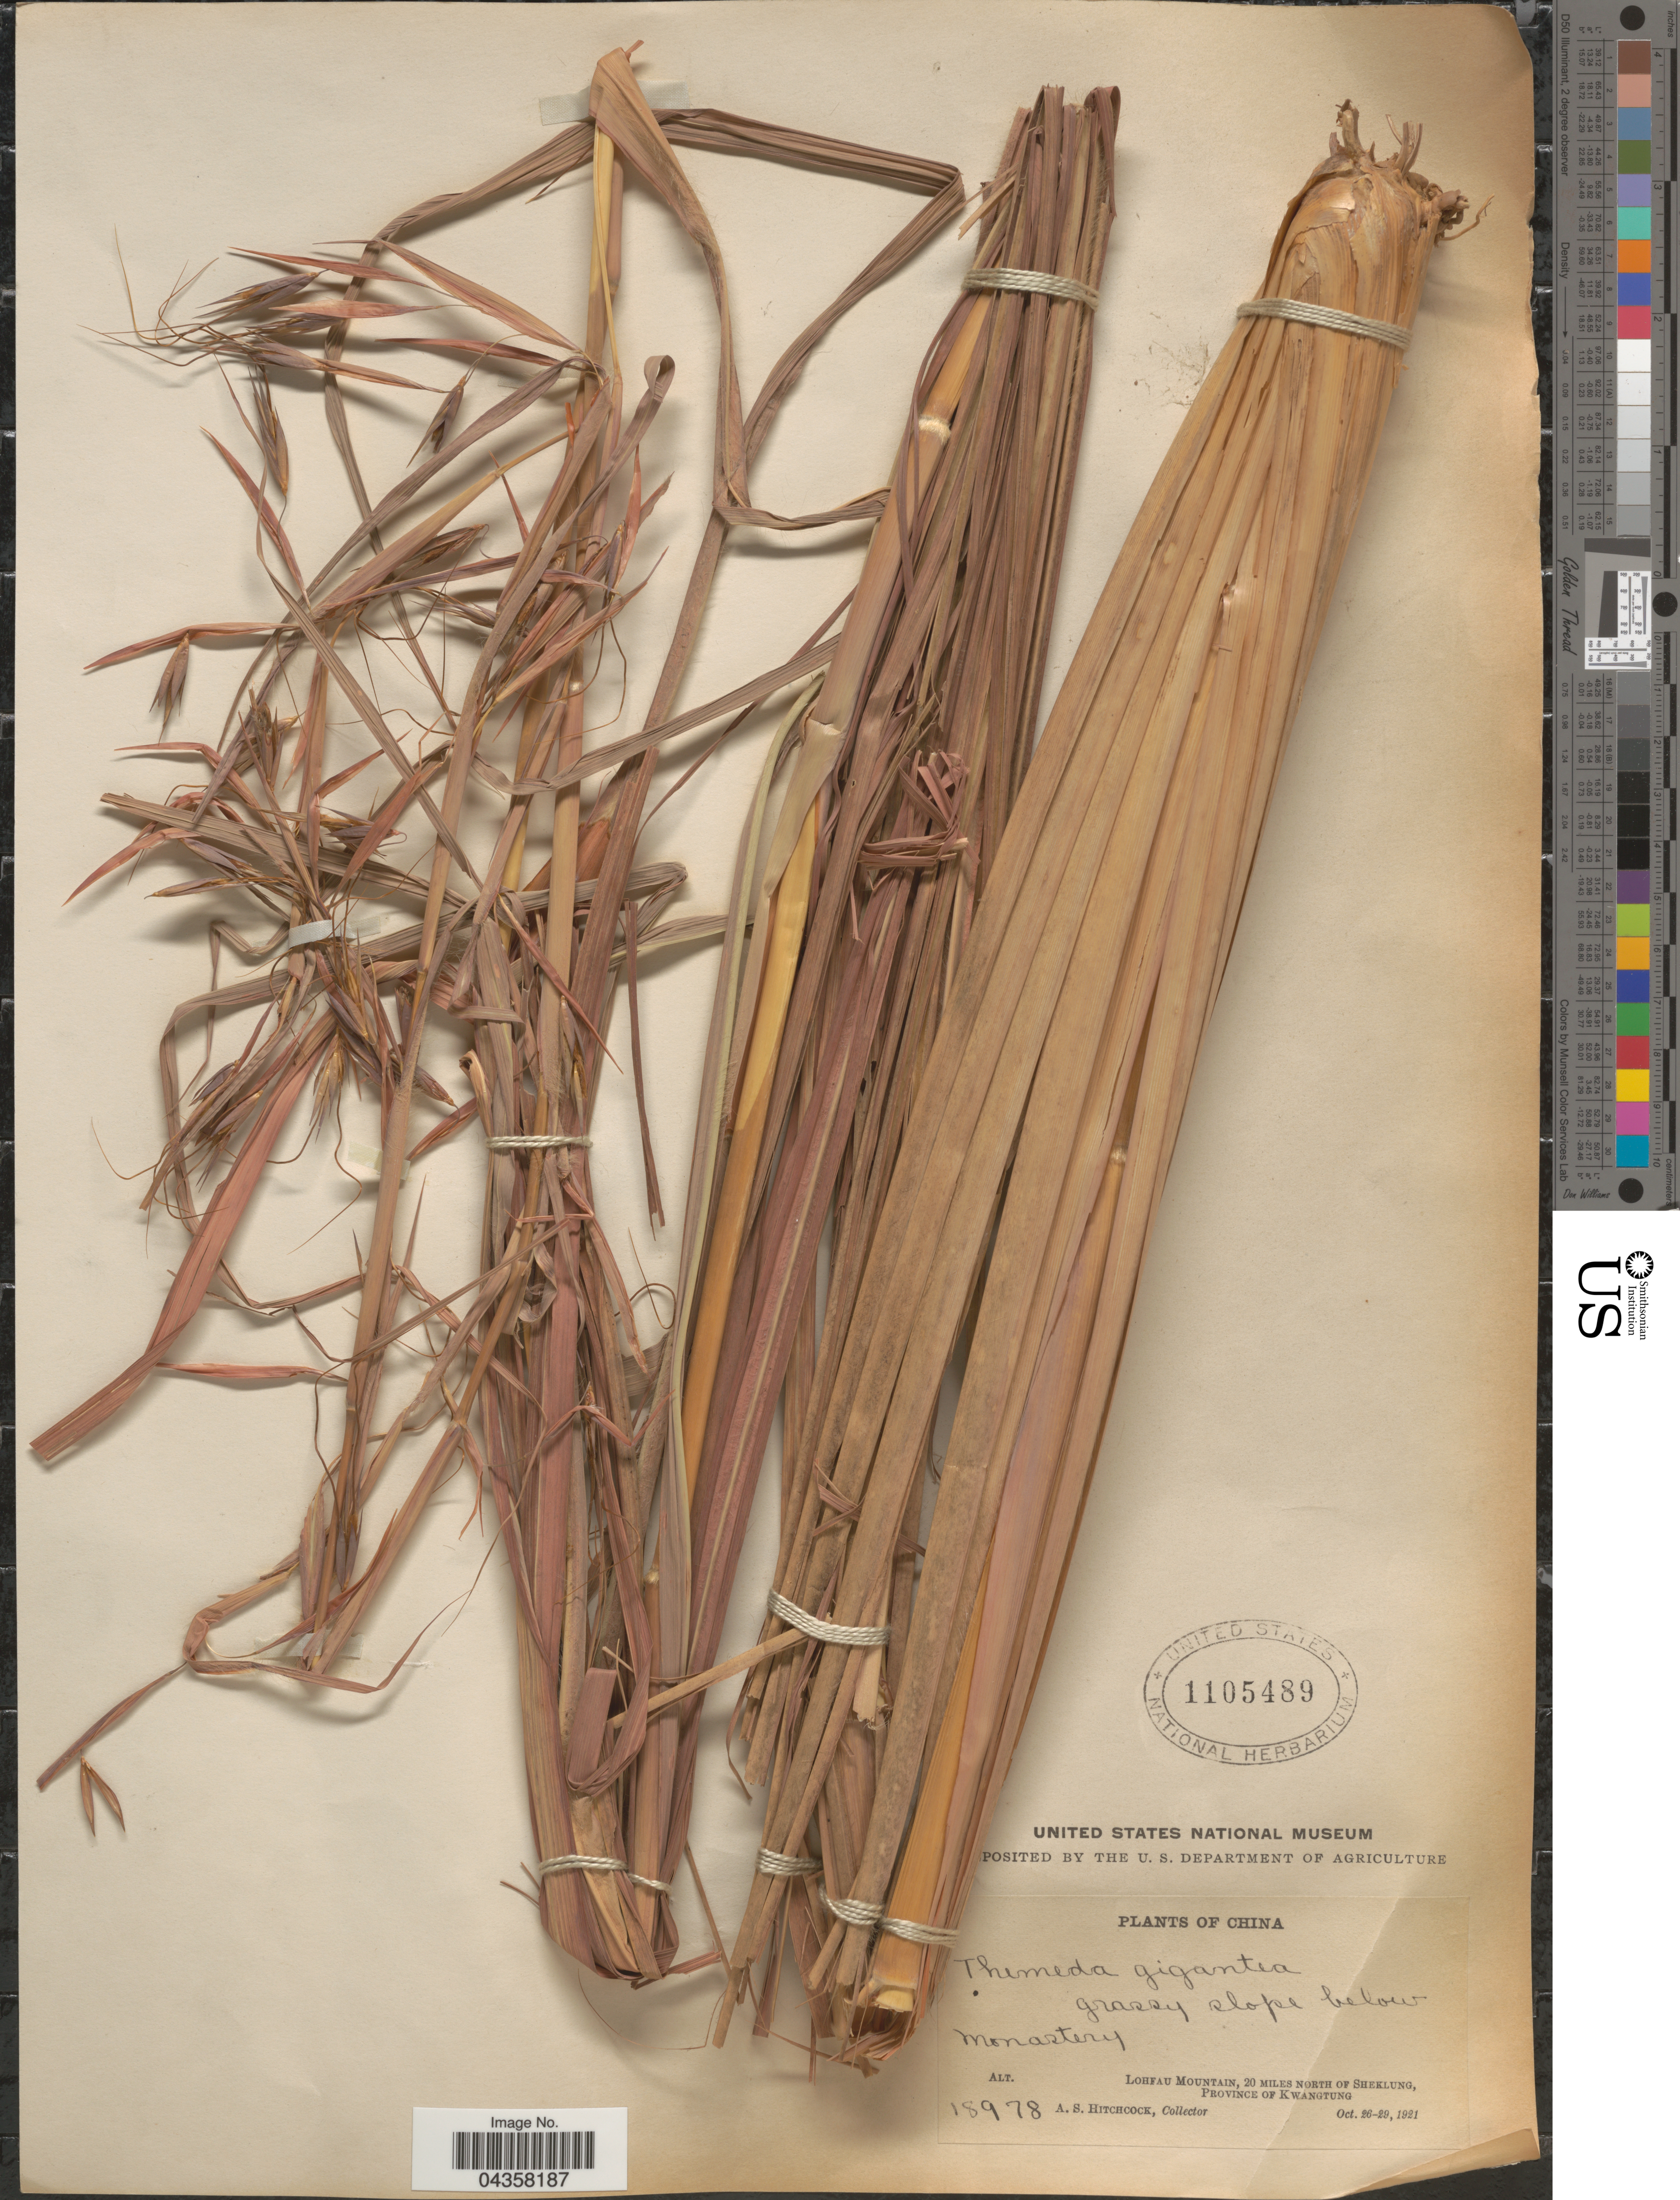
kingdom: Plantae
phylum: Tracheophyta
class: Liliopsida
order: Poales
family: Poaceae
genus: Themeda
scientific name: Themeda gigantea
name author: Hack.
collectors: A. S. Hitchcock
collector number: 18978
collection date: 1921-10-26/1921-10-29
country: China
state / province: Guangdong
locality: Below monastery. Lohfau Mountain, 20 miles north of Sheklung, Province of Kwangtung.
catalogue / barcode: US 1105489